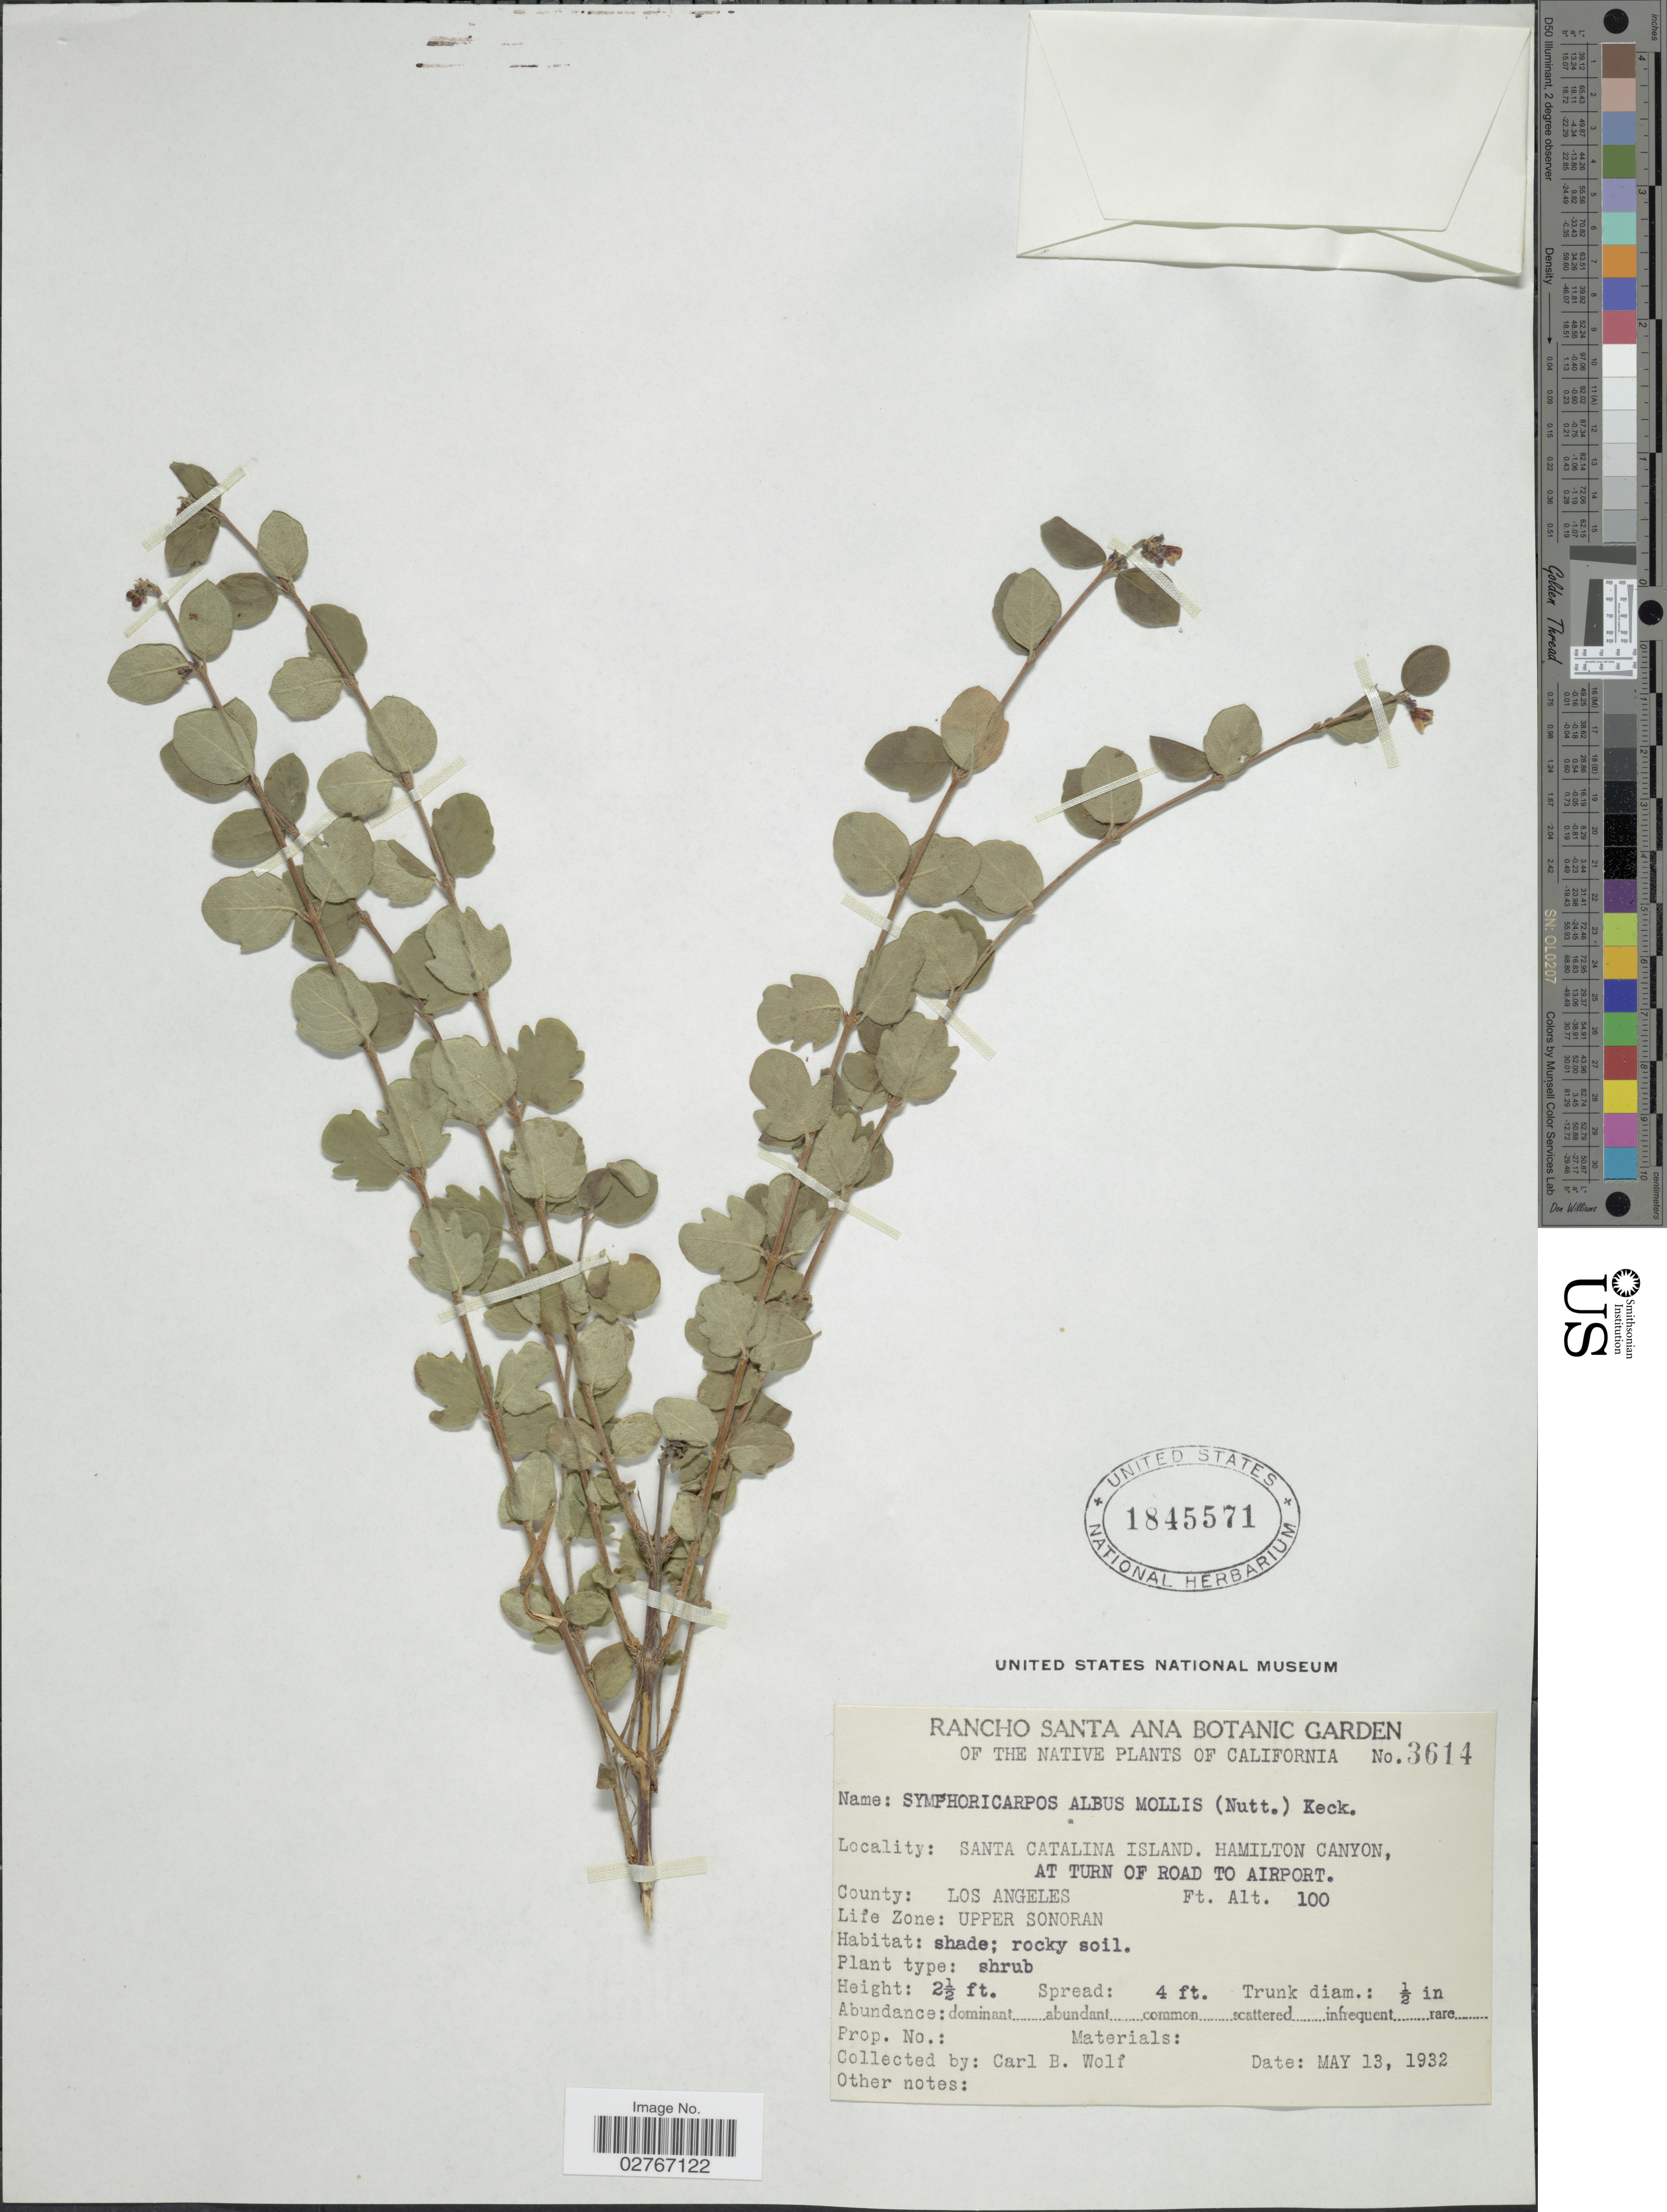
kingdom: Plantae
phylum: Tracheophyta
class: Magnoliopsida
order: Dipsacales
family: Caprifoliaceae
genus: Symphoricarpos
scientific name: Symphoricarpos mollis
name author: Nutt.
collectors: C. B. Wolf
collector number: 3614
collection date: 1932-05-13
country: United States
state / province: California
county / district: Los Angeles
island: Santa Catalina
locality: Santa Catalina Island. Hamilton Canyon, At turn of road to Airport, County: Los Angeles, Life Zone: Upper Sonoran.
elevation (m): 30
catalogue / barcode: US 1845571